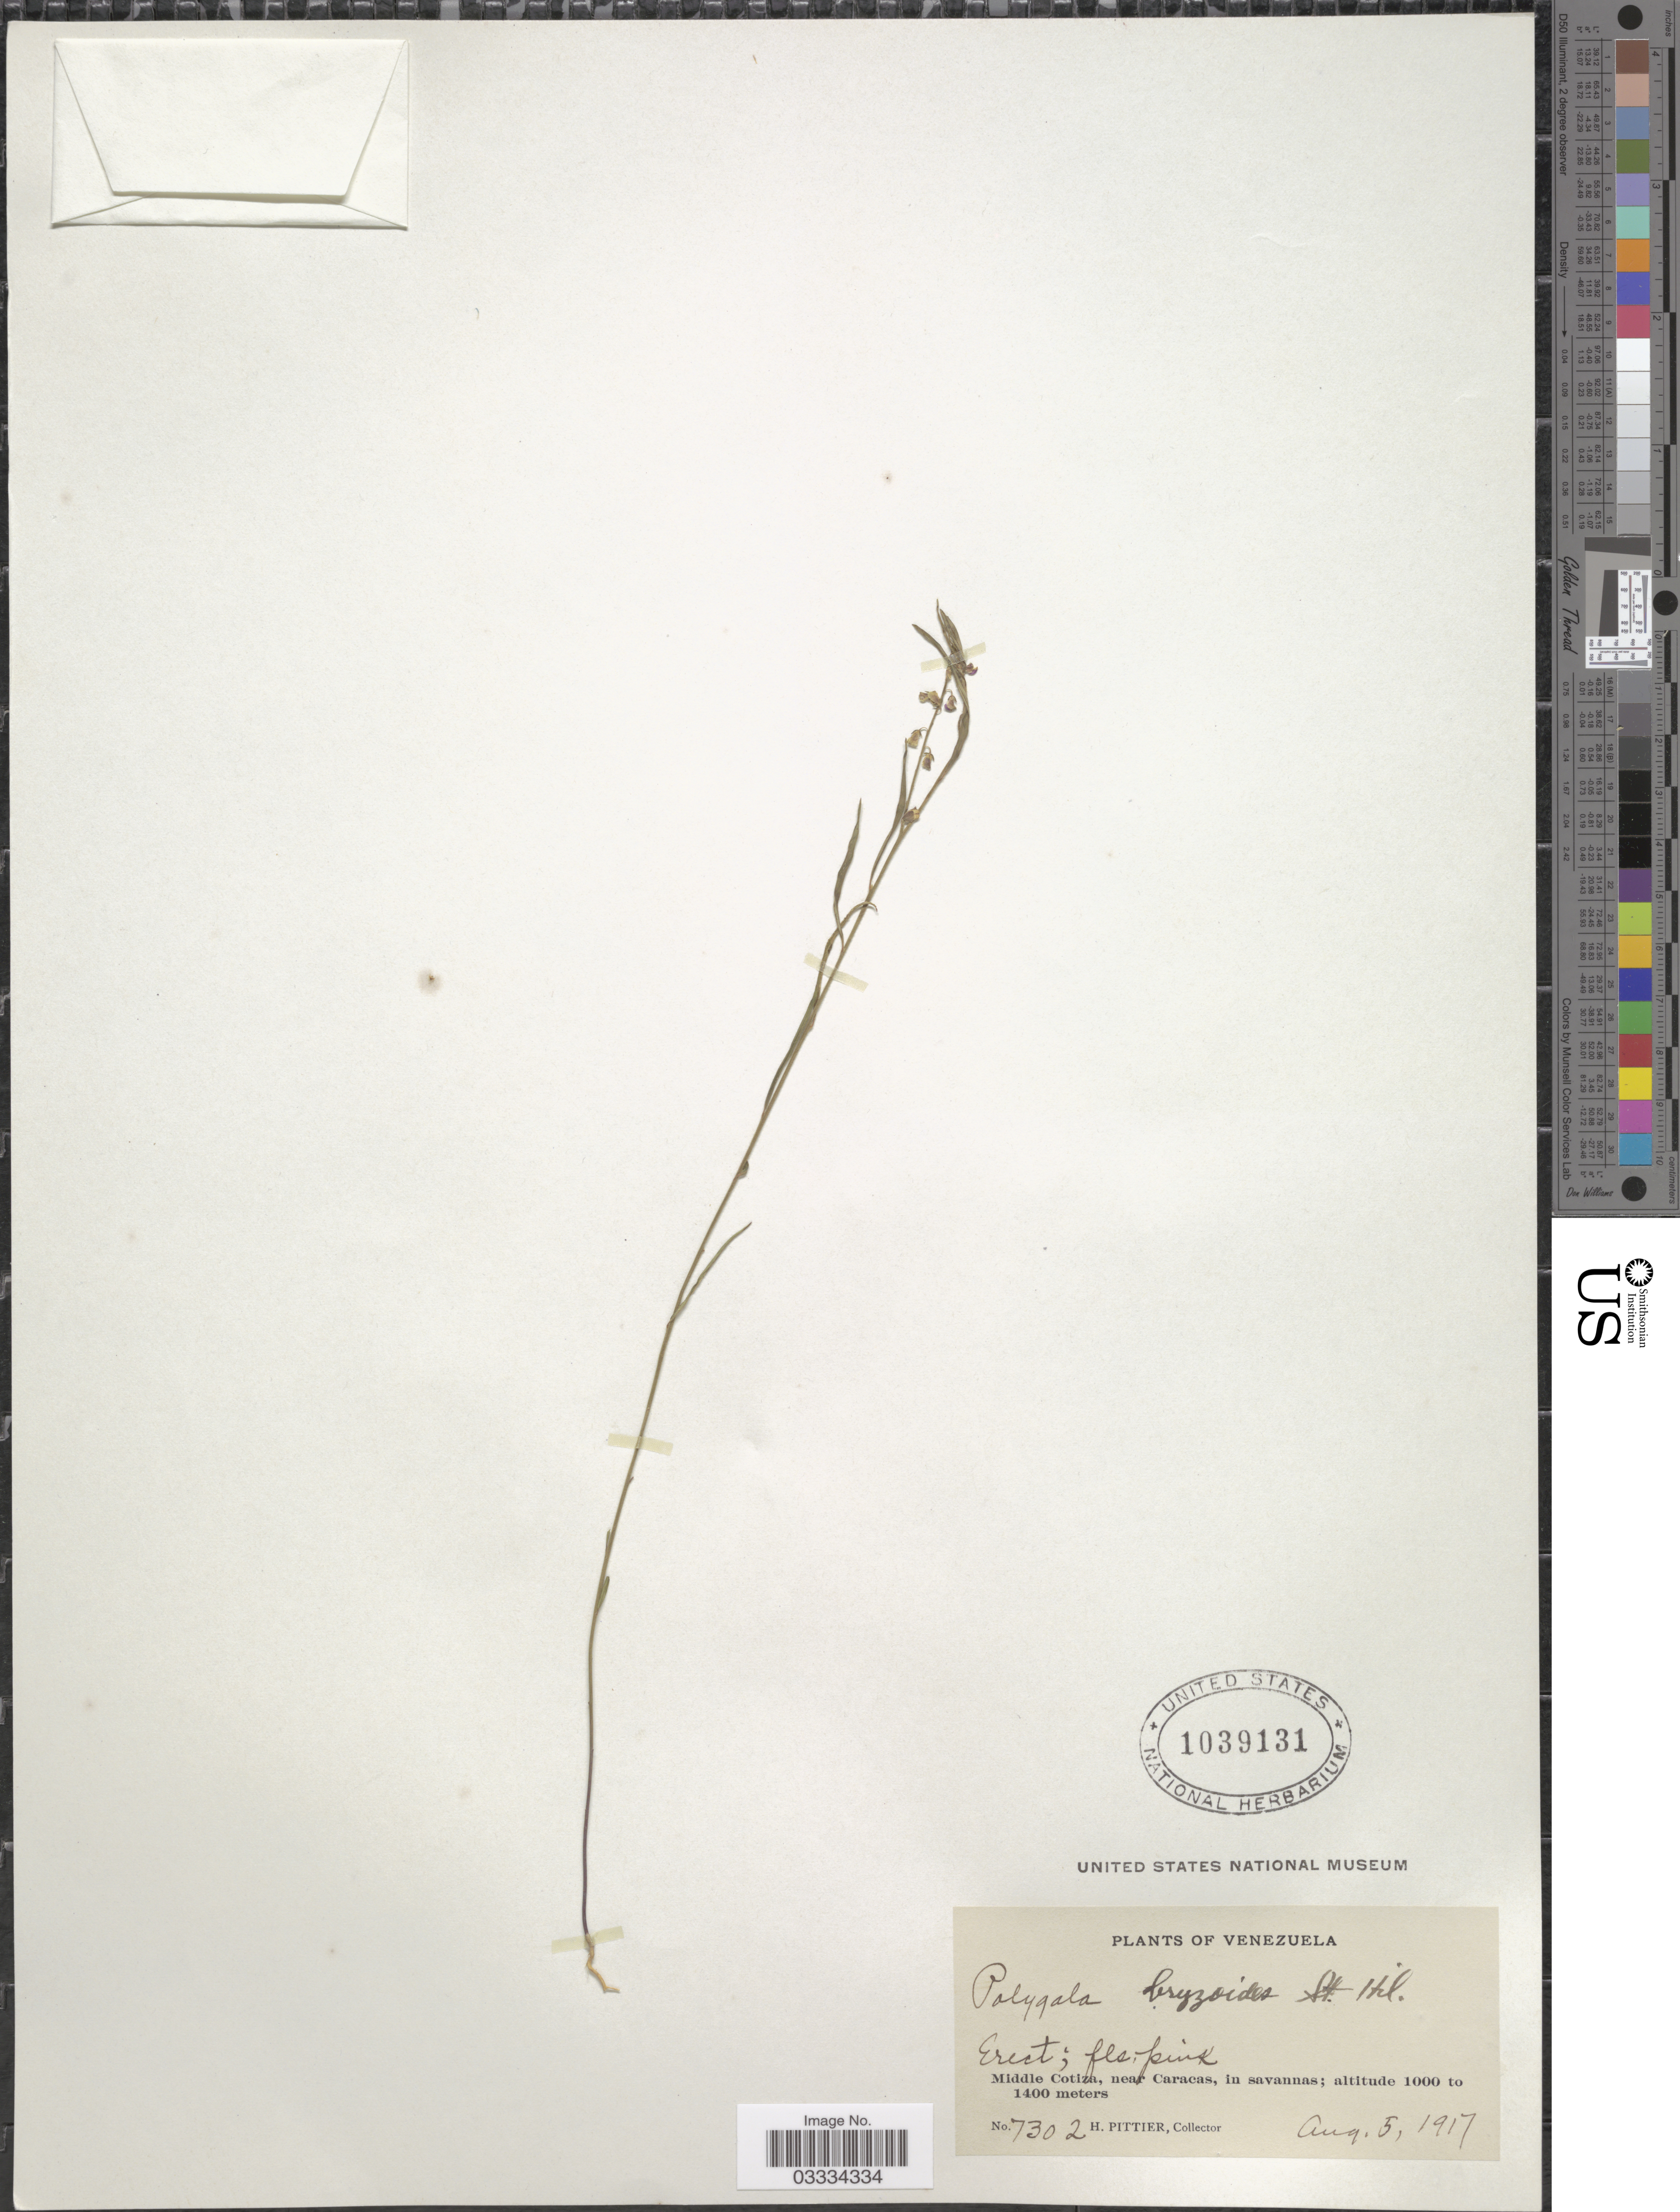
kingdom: Plantae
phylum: Tracheophyta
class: Magnoliopsida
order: Fabales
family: Polygalaceae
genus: Asemeia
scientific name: Asemeia violacea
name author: (Aubl.) J.F.B. Pastore & J.R. Abbott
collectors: H. F. Pittier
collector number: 7302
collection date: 1917-08-05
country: Venezuela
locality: Middle Cotiza, near Caracas.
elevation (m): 1000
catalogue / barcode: US 1039131